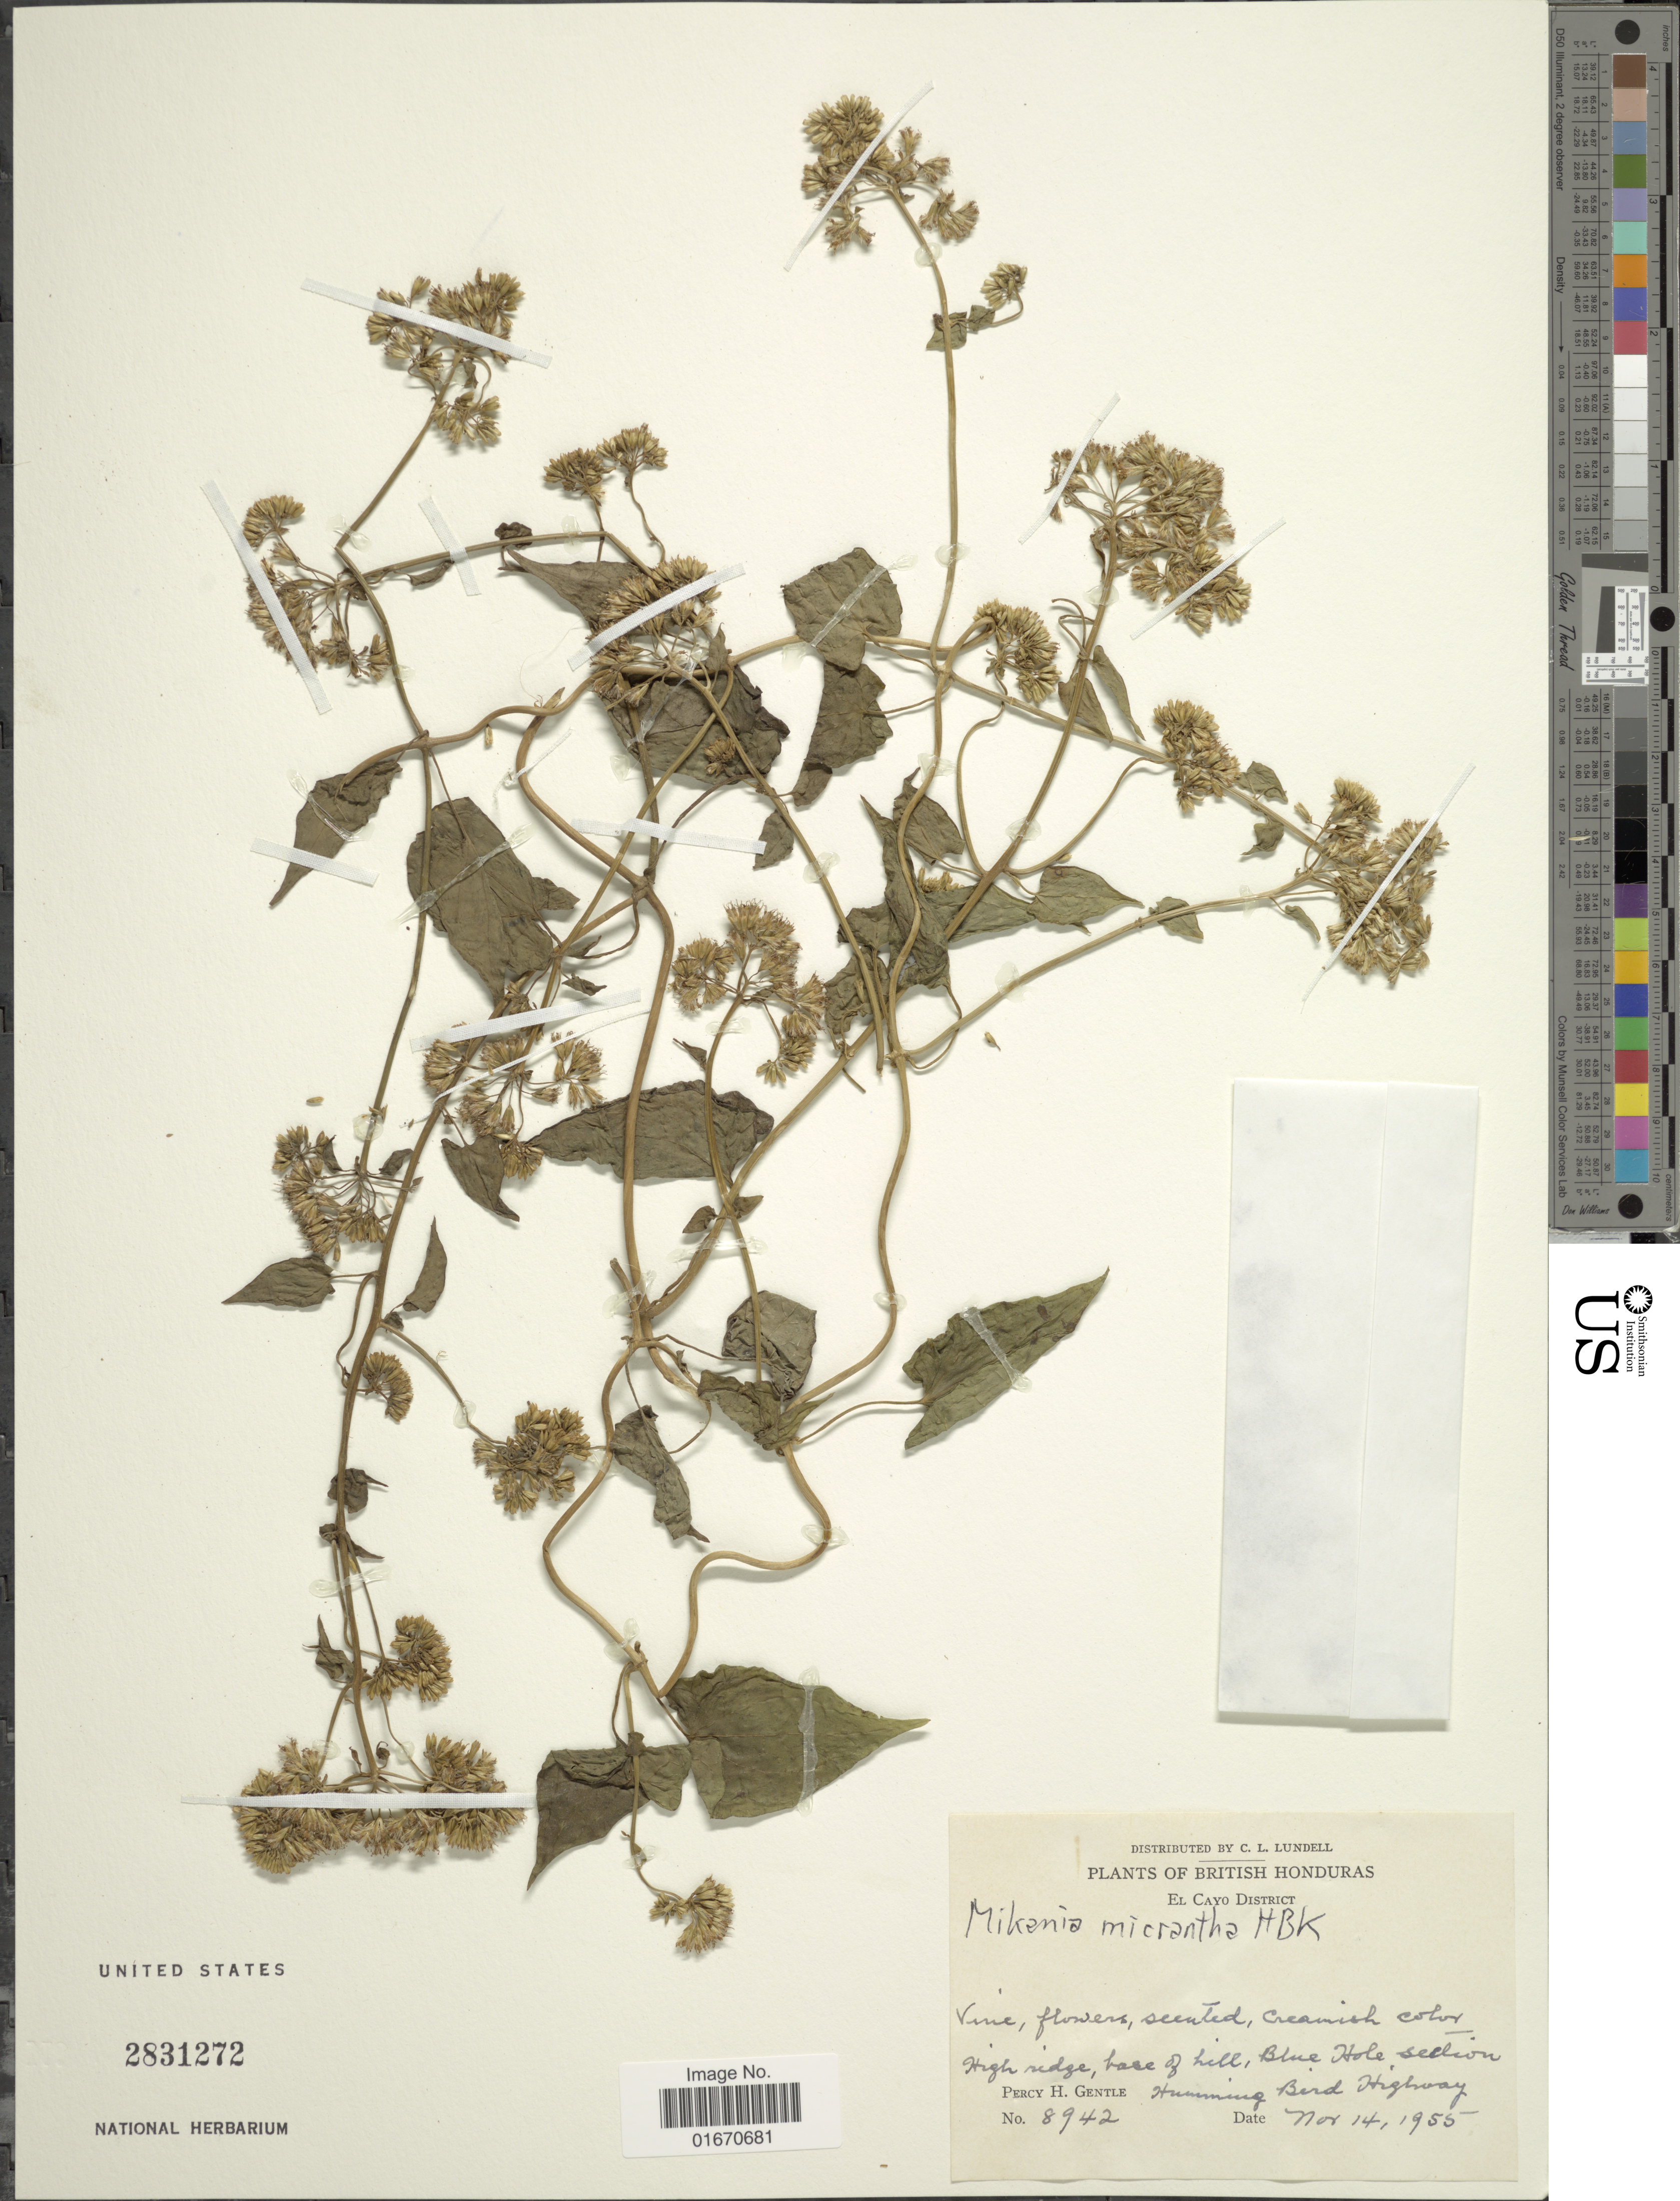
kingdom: Plantae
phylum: Tracheophyta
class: Magnoliopsida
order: Asterales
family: Asteraceae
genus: Mikania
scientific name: Mikania micrantha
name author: Kunth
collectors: P. H. Gentle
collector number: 8942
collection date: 1955-11-14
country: Belize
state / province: Cayo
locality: British Honduras, El Cayo District, Blue Hole section, Humming Bird Highway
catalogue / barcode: US 2831272